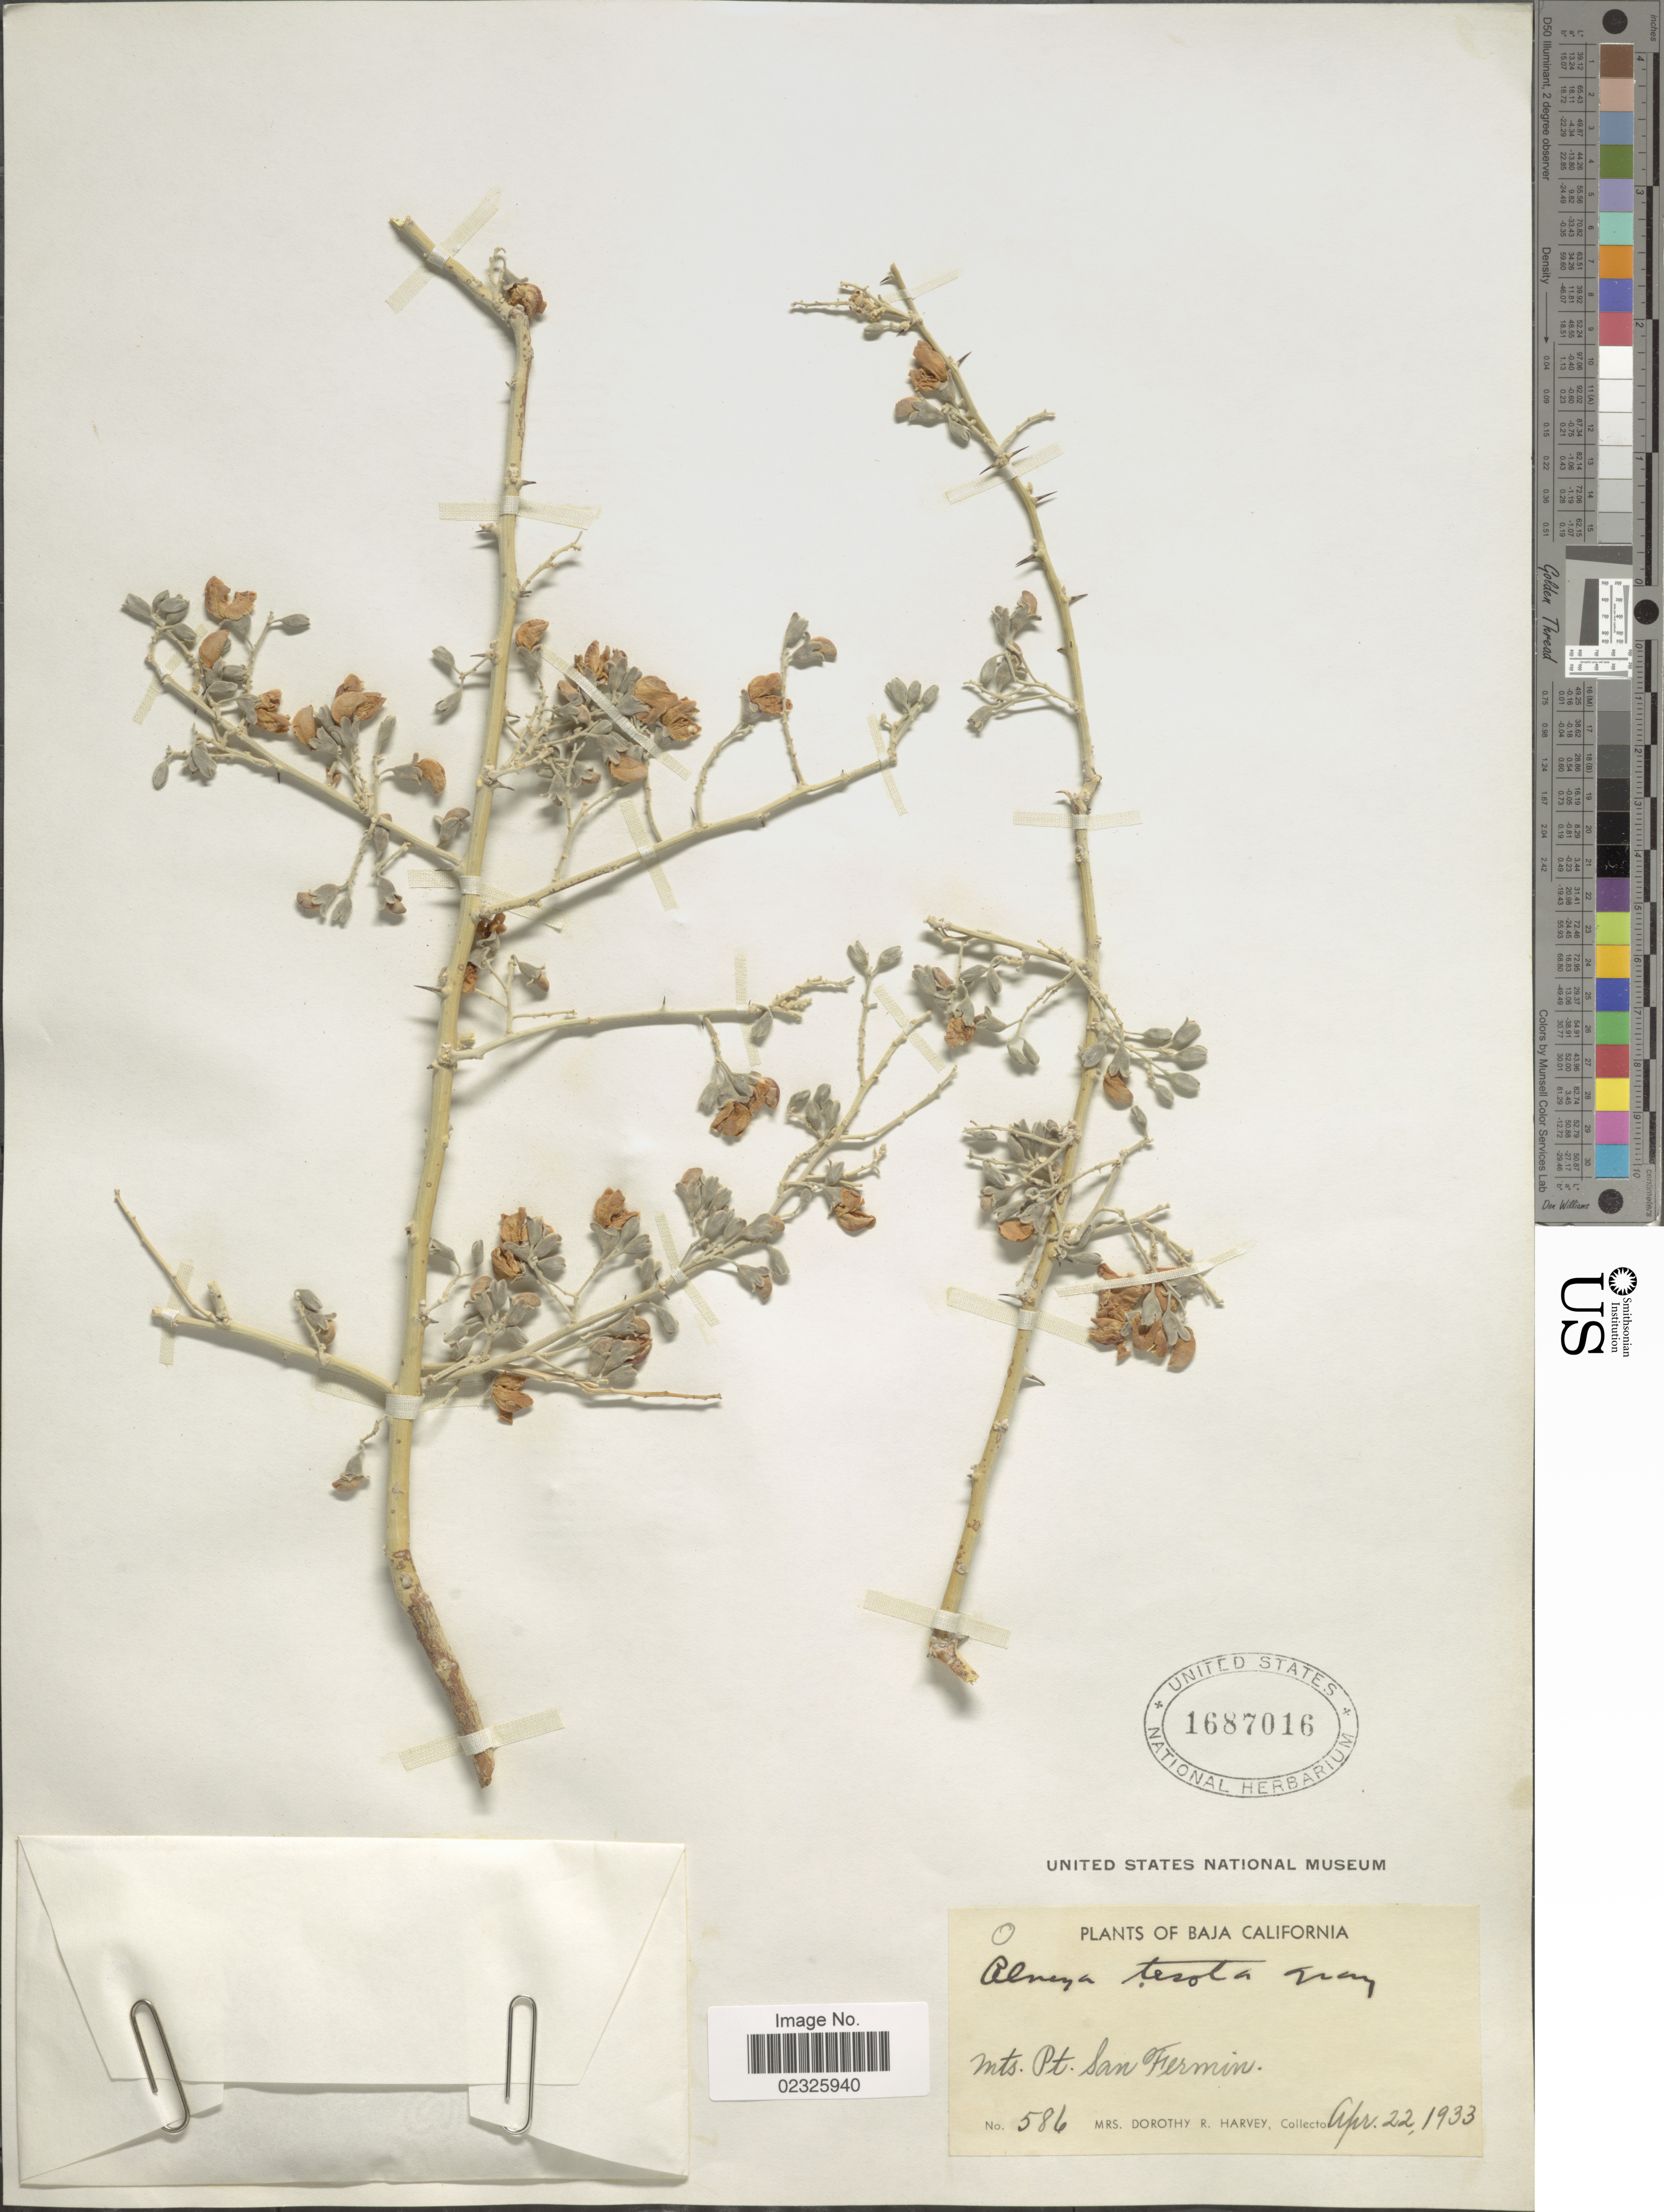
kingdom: Plantae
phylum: Tracheophyta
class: Magnoliopsida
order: Fabales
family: Fabaceae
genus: Olneya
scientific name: Olneya tesota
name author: A. Gray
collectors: Harvey, Mrs. D. R.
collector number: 586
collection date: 1933-04-22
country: Mexico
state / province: Baja California Norte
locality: Mts. Pt. San Fermin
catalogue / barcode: US 1687016